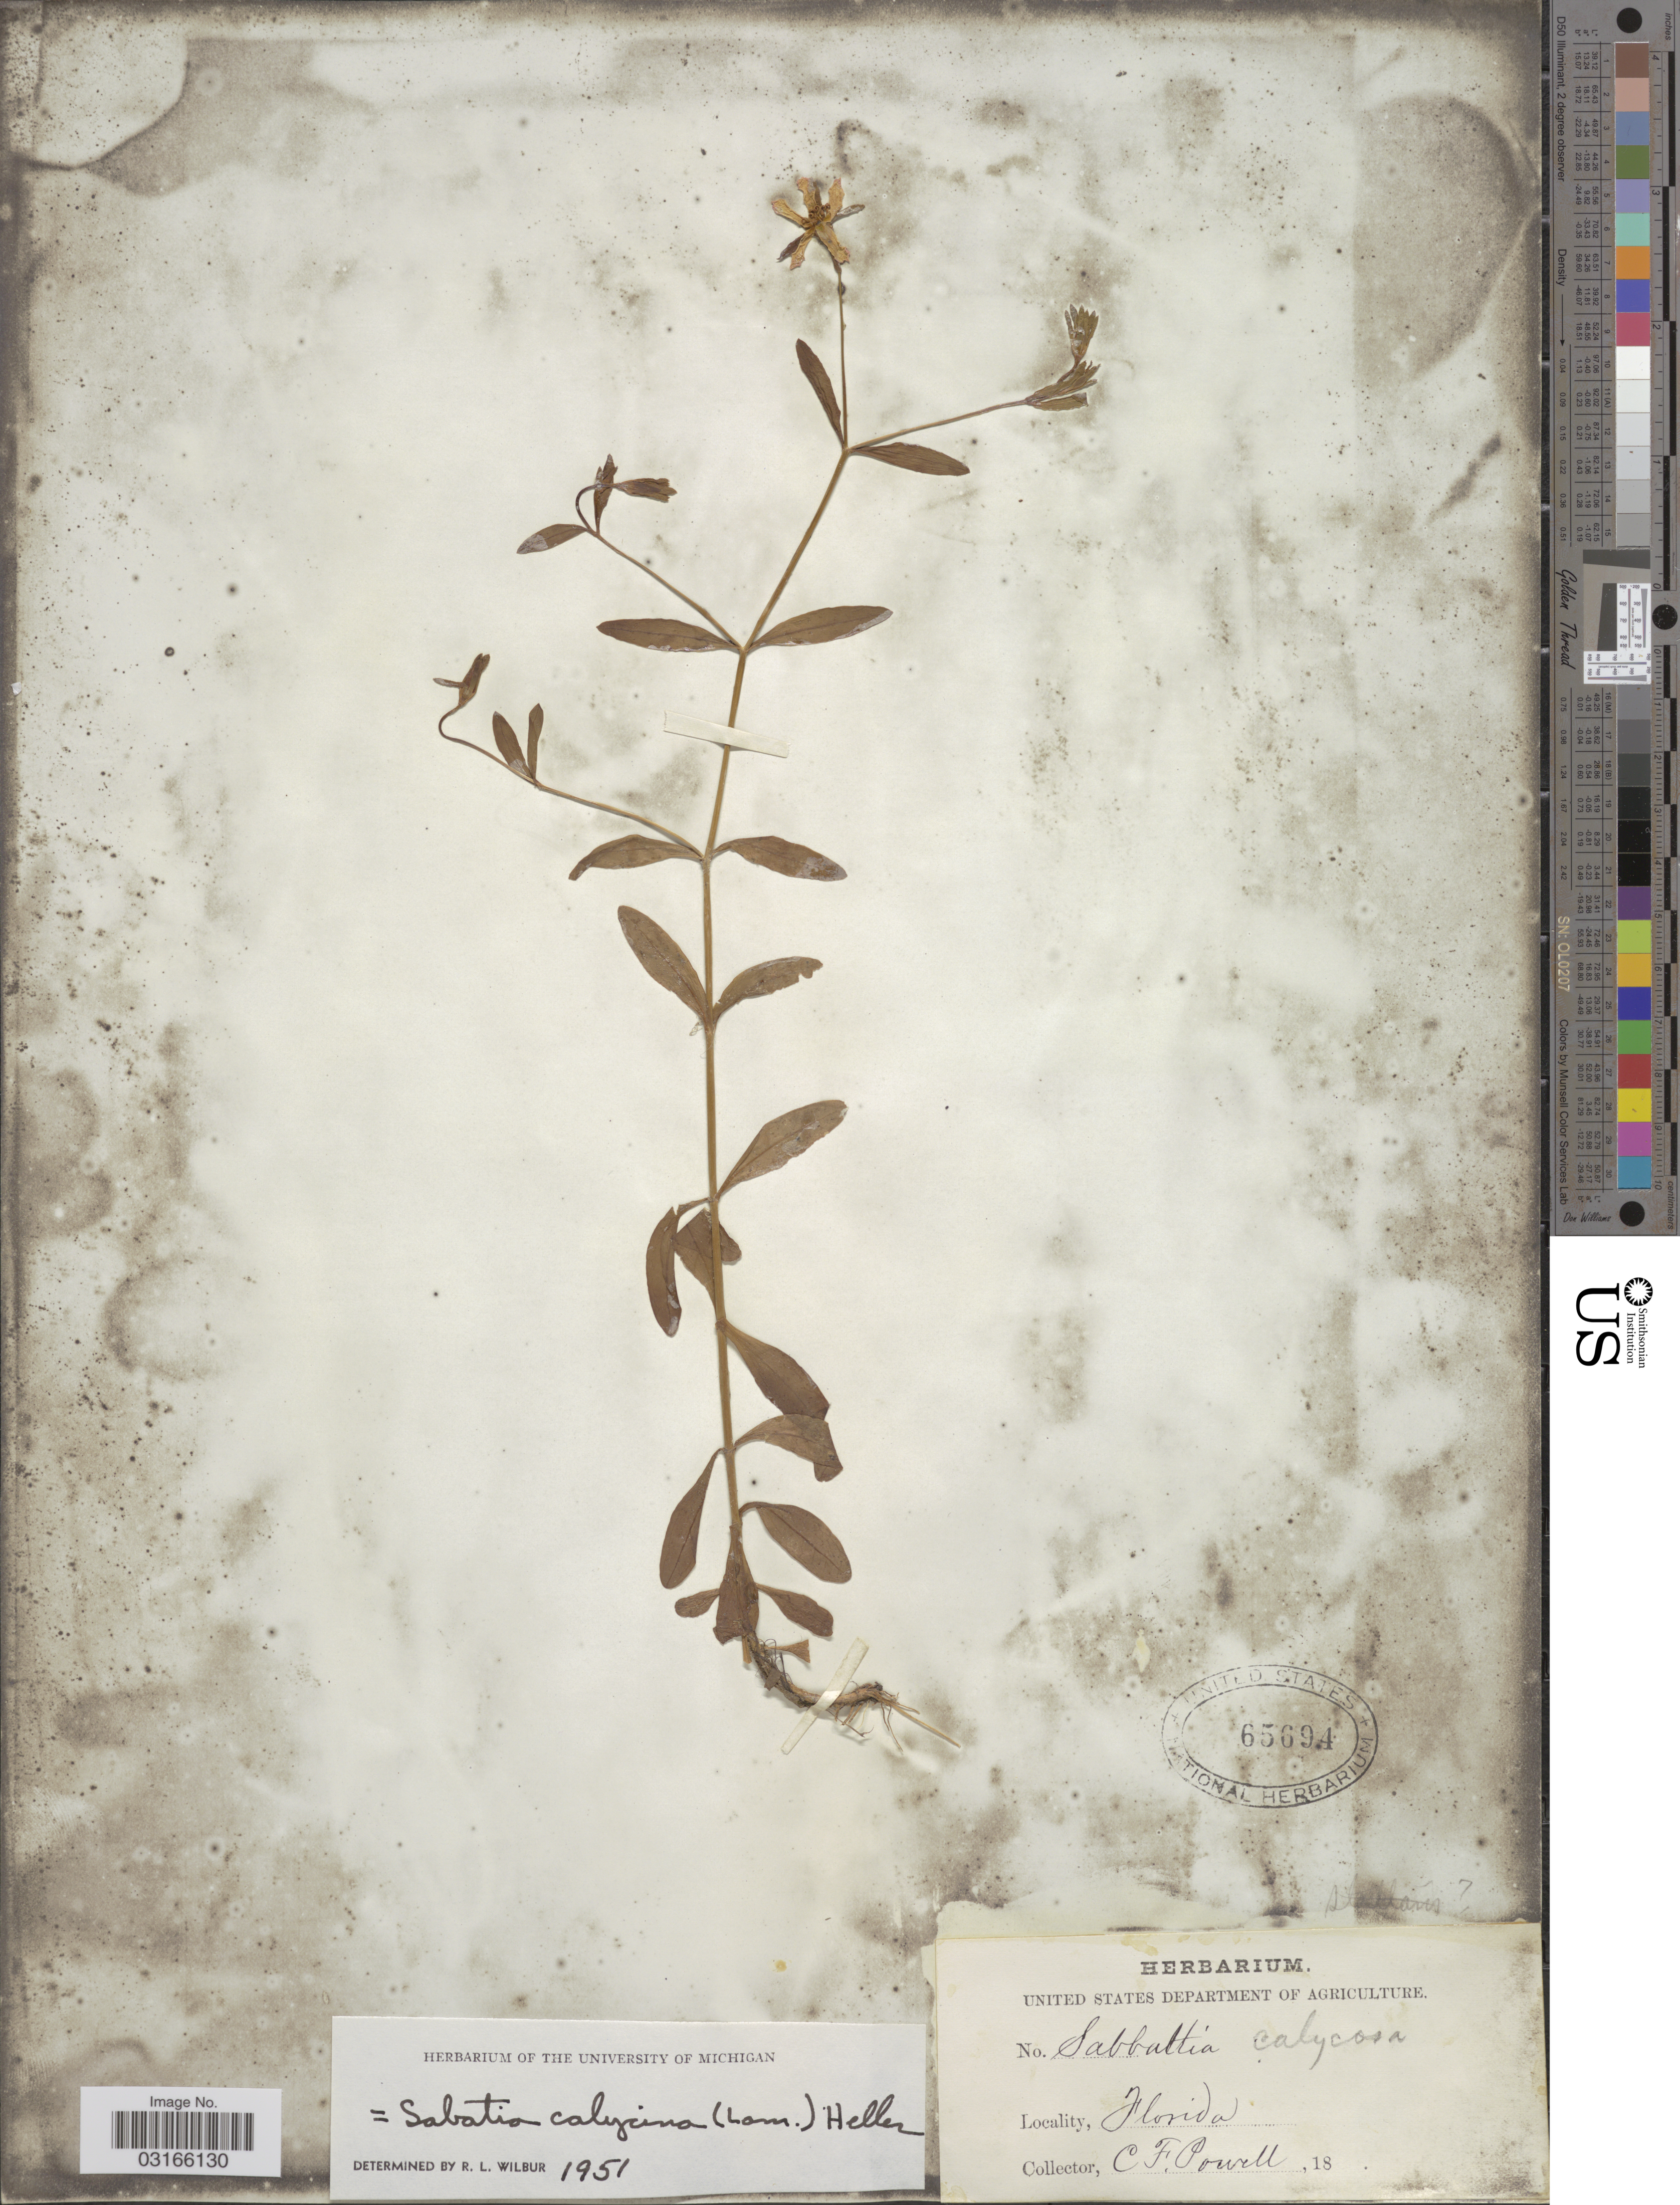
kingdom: Plantae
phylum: Tracheophyta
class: Magnoliopsida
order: Gentianales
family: Gentianaceae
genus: Sabatia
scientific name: Sabatia calycina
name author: (Lam.) A. Heller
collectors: C. F. Powell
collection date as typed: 18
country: United States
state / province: Florida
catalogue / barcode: US 65694